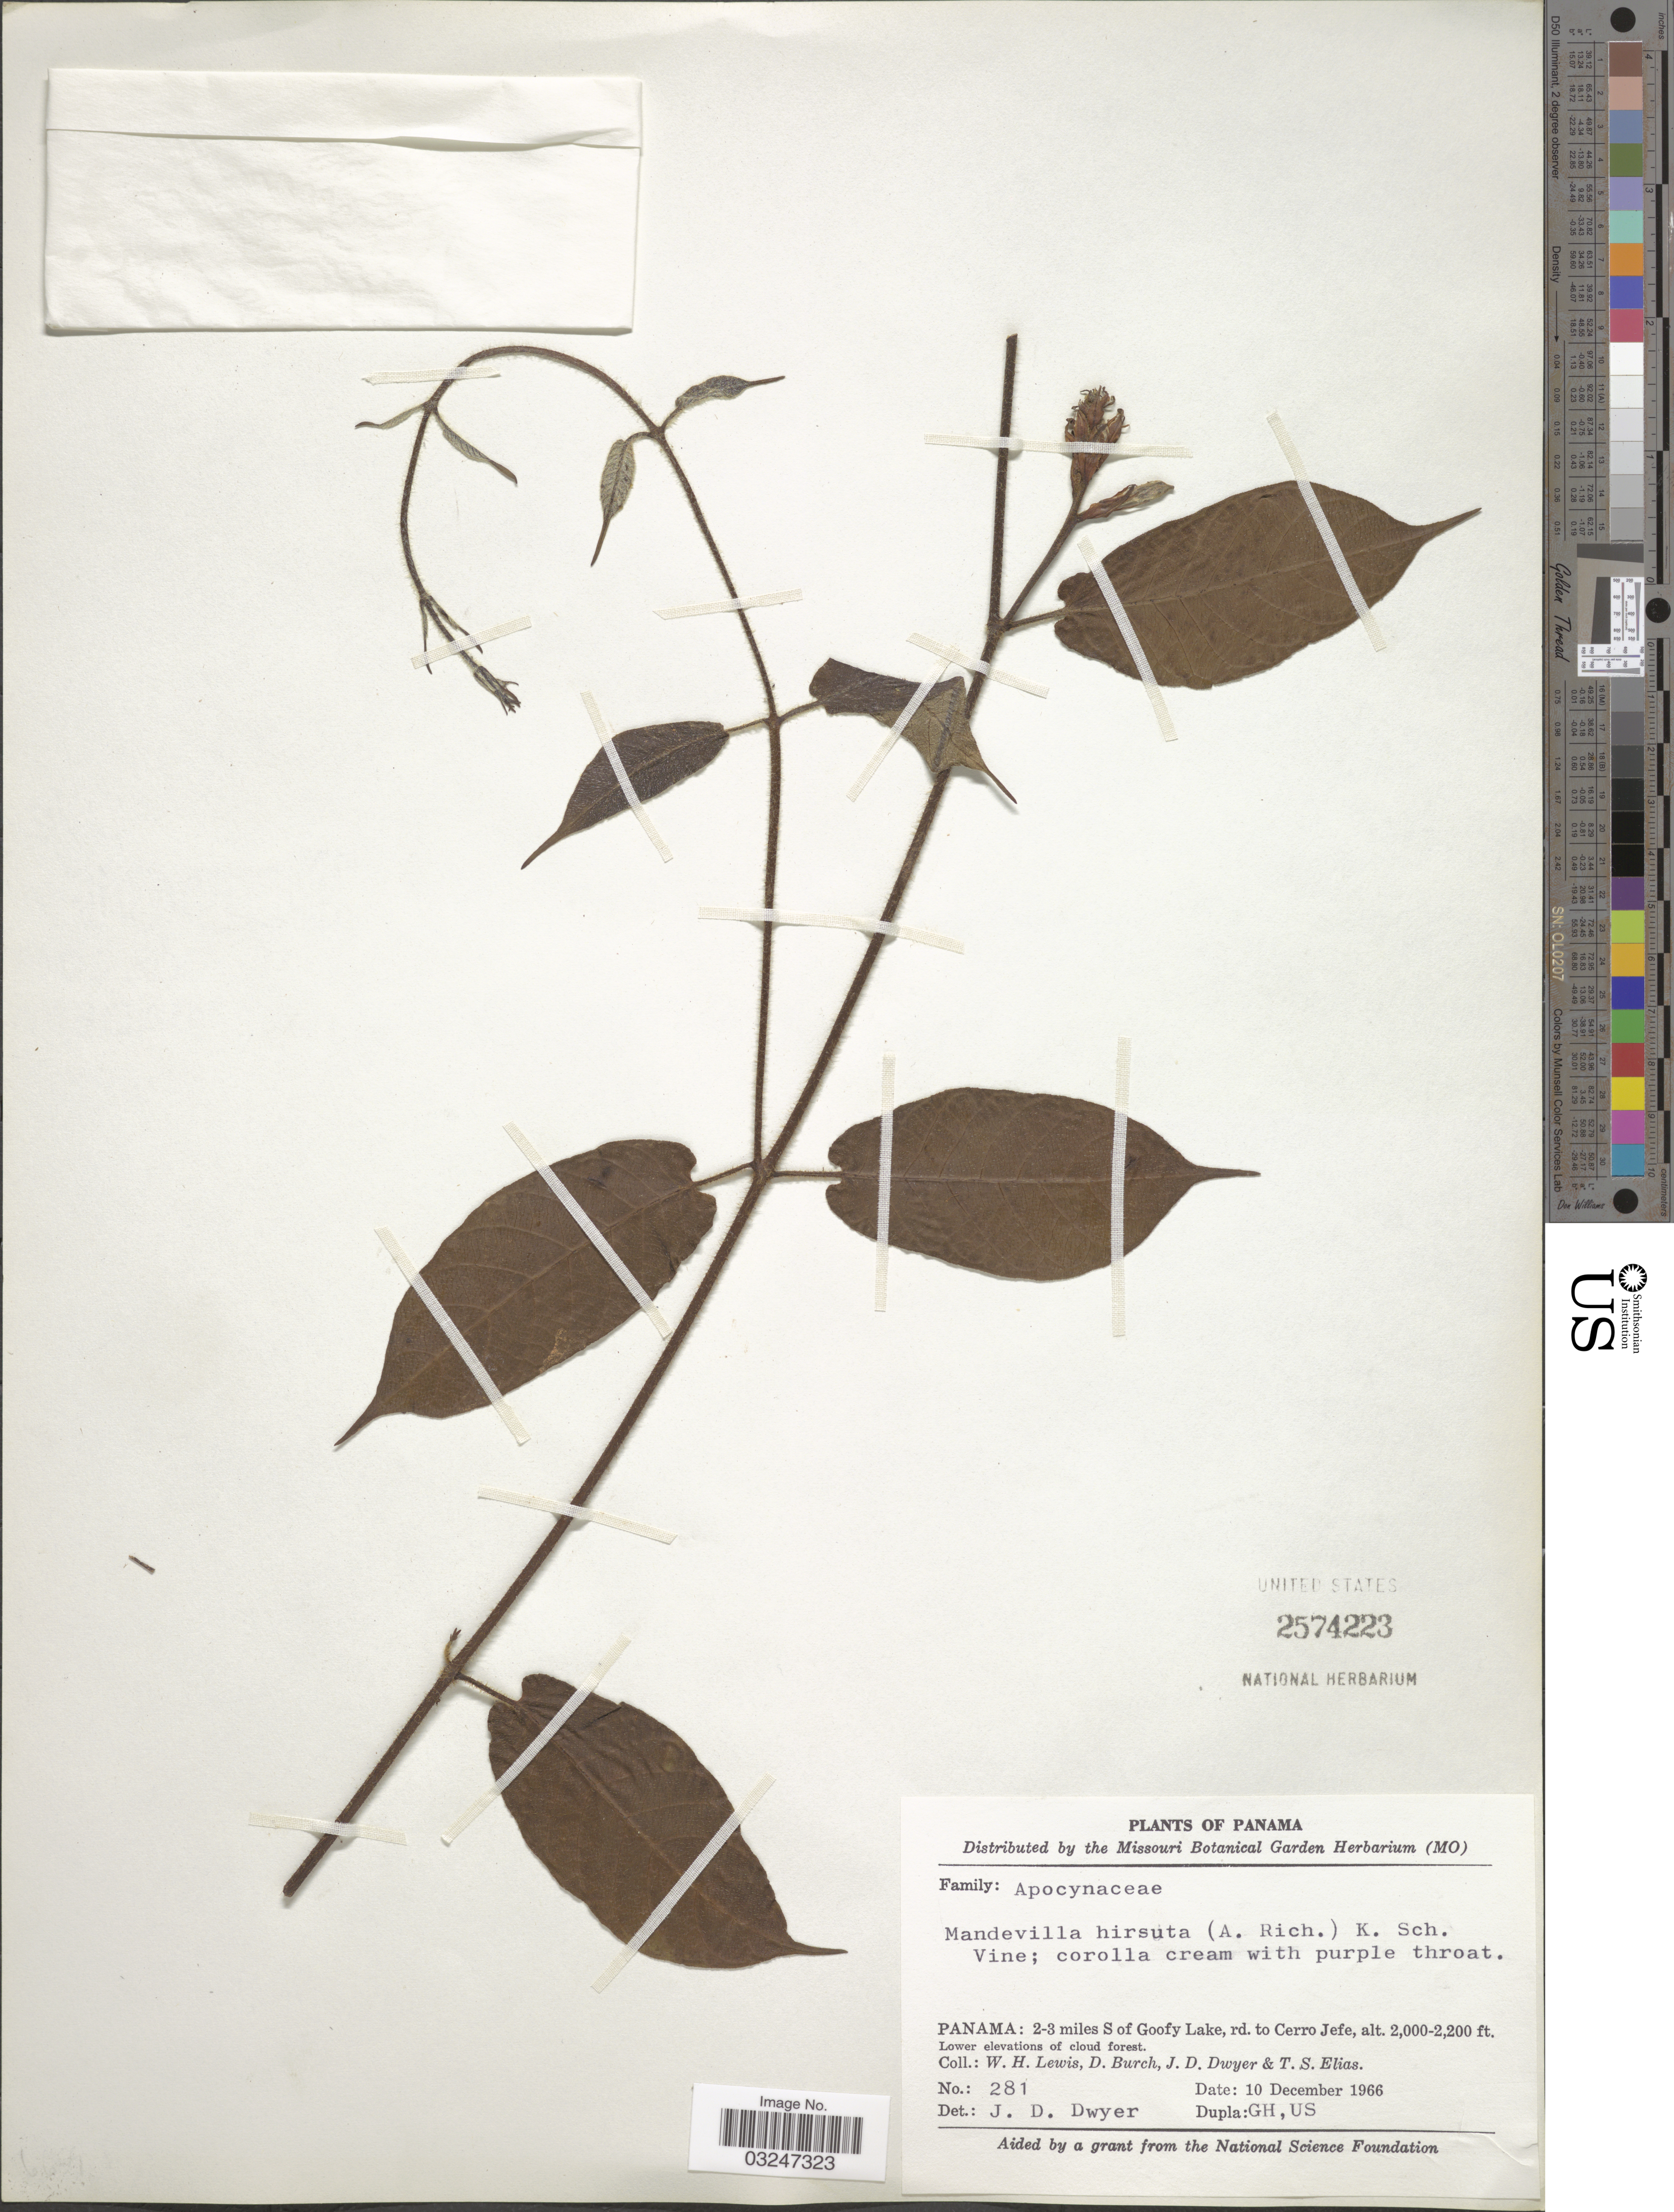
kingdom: Plantae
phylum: Tracheophyta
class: Magnoliopsida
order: Gentianales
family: Apocynaceae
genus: Mandevilla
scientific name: Mandevilla hirsuta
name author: (Rich.) K. Schum.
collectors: W. H. Lewis, D. Burch, J. D. Dwyer & T. S. Elias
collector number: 281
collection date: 1966-12-10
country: Panama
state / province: Panamá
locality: Panama: 2-3 miles S of Goofy Lake, rd. to Cerro Jefe.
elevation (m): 610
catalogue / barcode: US 2574223